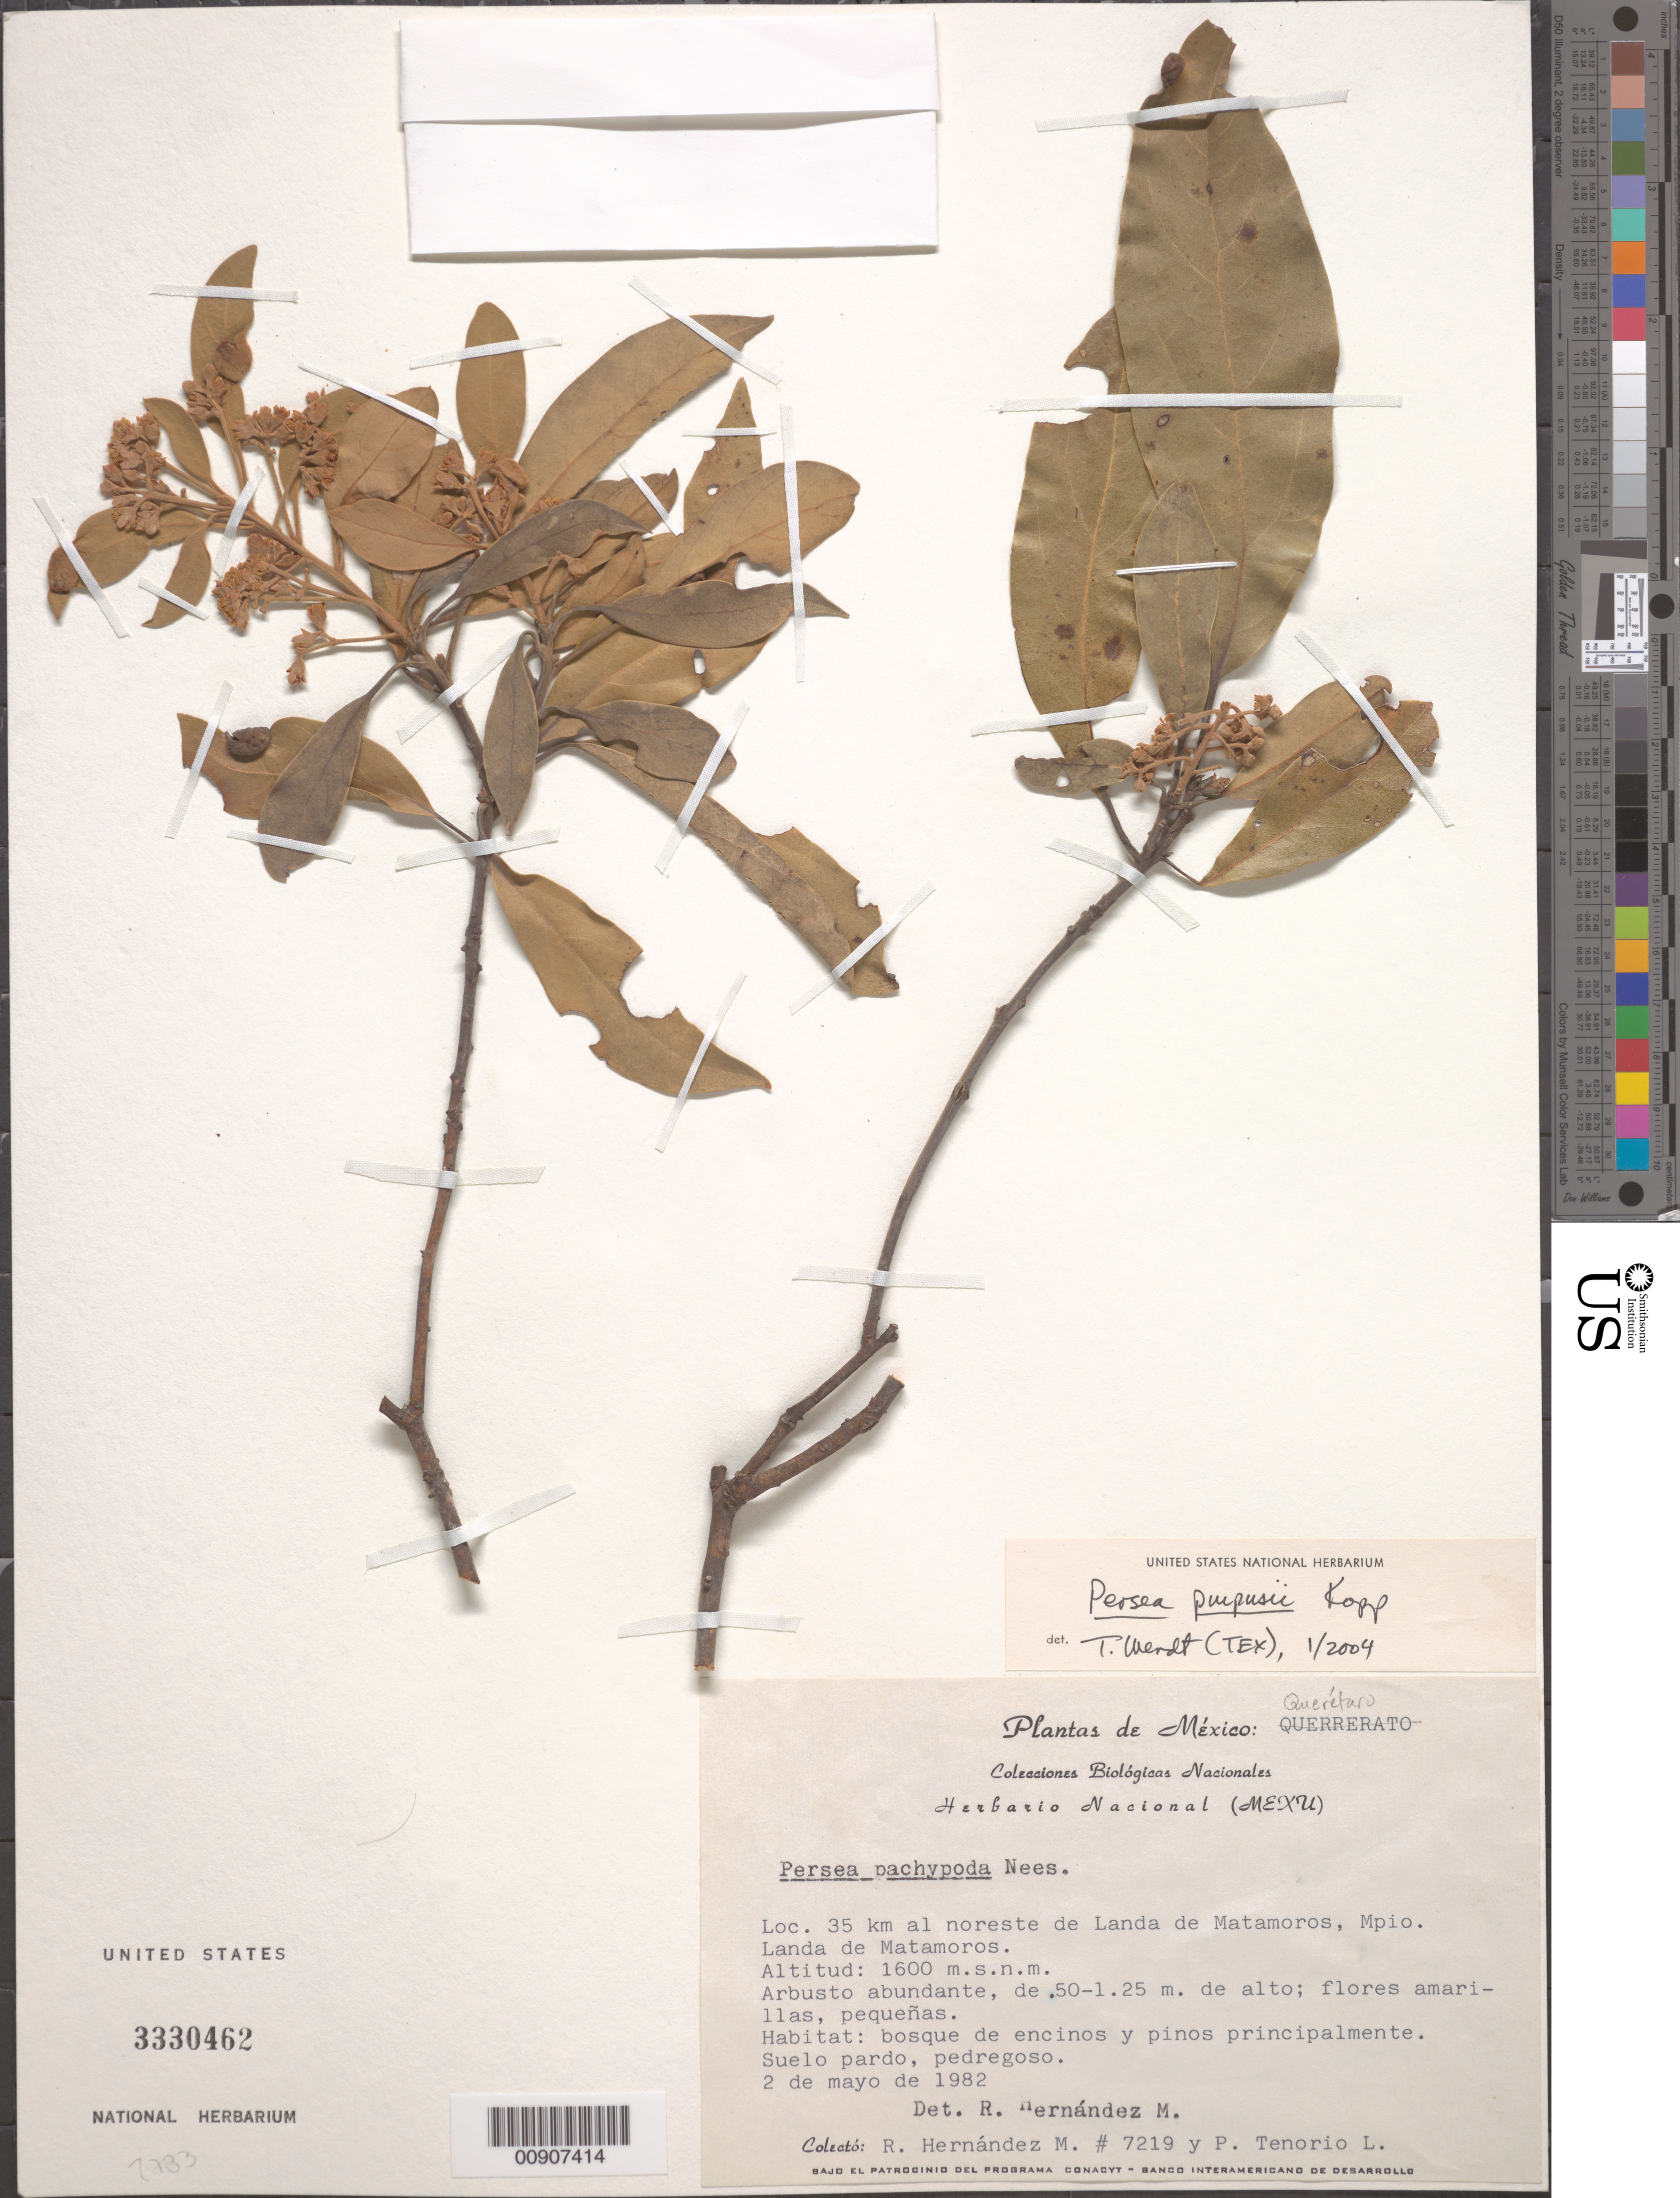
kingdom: Plantae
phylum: Tracheophyta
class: Magnoliopsida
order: Laurales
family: Lauraceae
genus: Persea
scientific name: Persea purpusii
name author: L.E. Kopp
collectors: R. M. Hernandez & P. Tenorio L.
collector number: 7219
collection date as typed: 02 May 1982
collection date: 1982-05-02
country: Mexico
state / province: Querétaro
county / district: Landa de Matamoros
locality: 35 km al noreste de Landa de Matamoros, Mpio. Landa de Matamoros, Querétaro.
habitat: Bosque de encinos y pinos principalmente. Suelo pardo, pedregoso.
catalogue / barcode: US 3330462